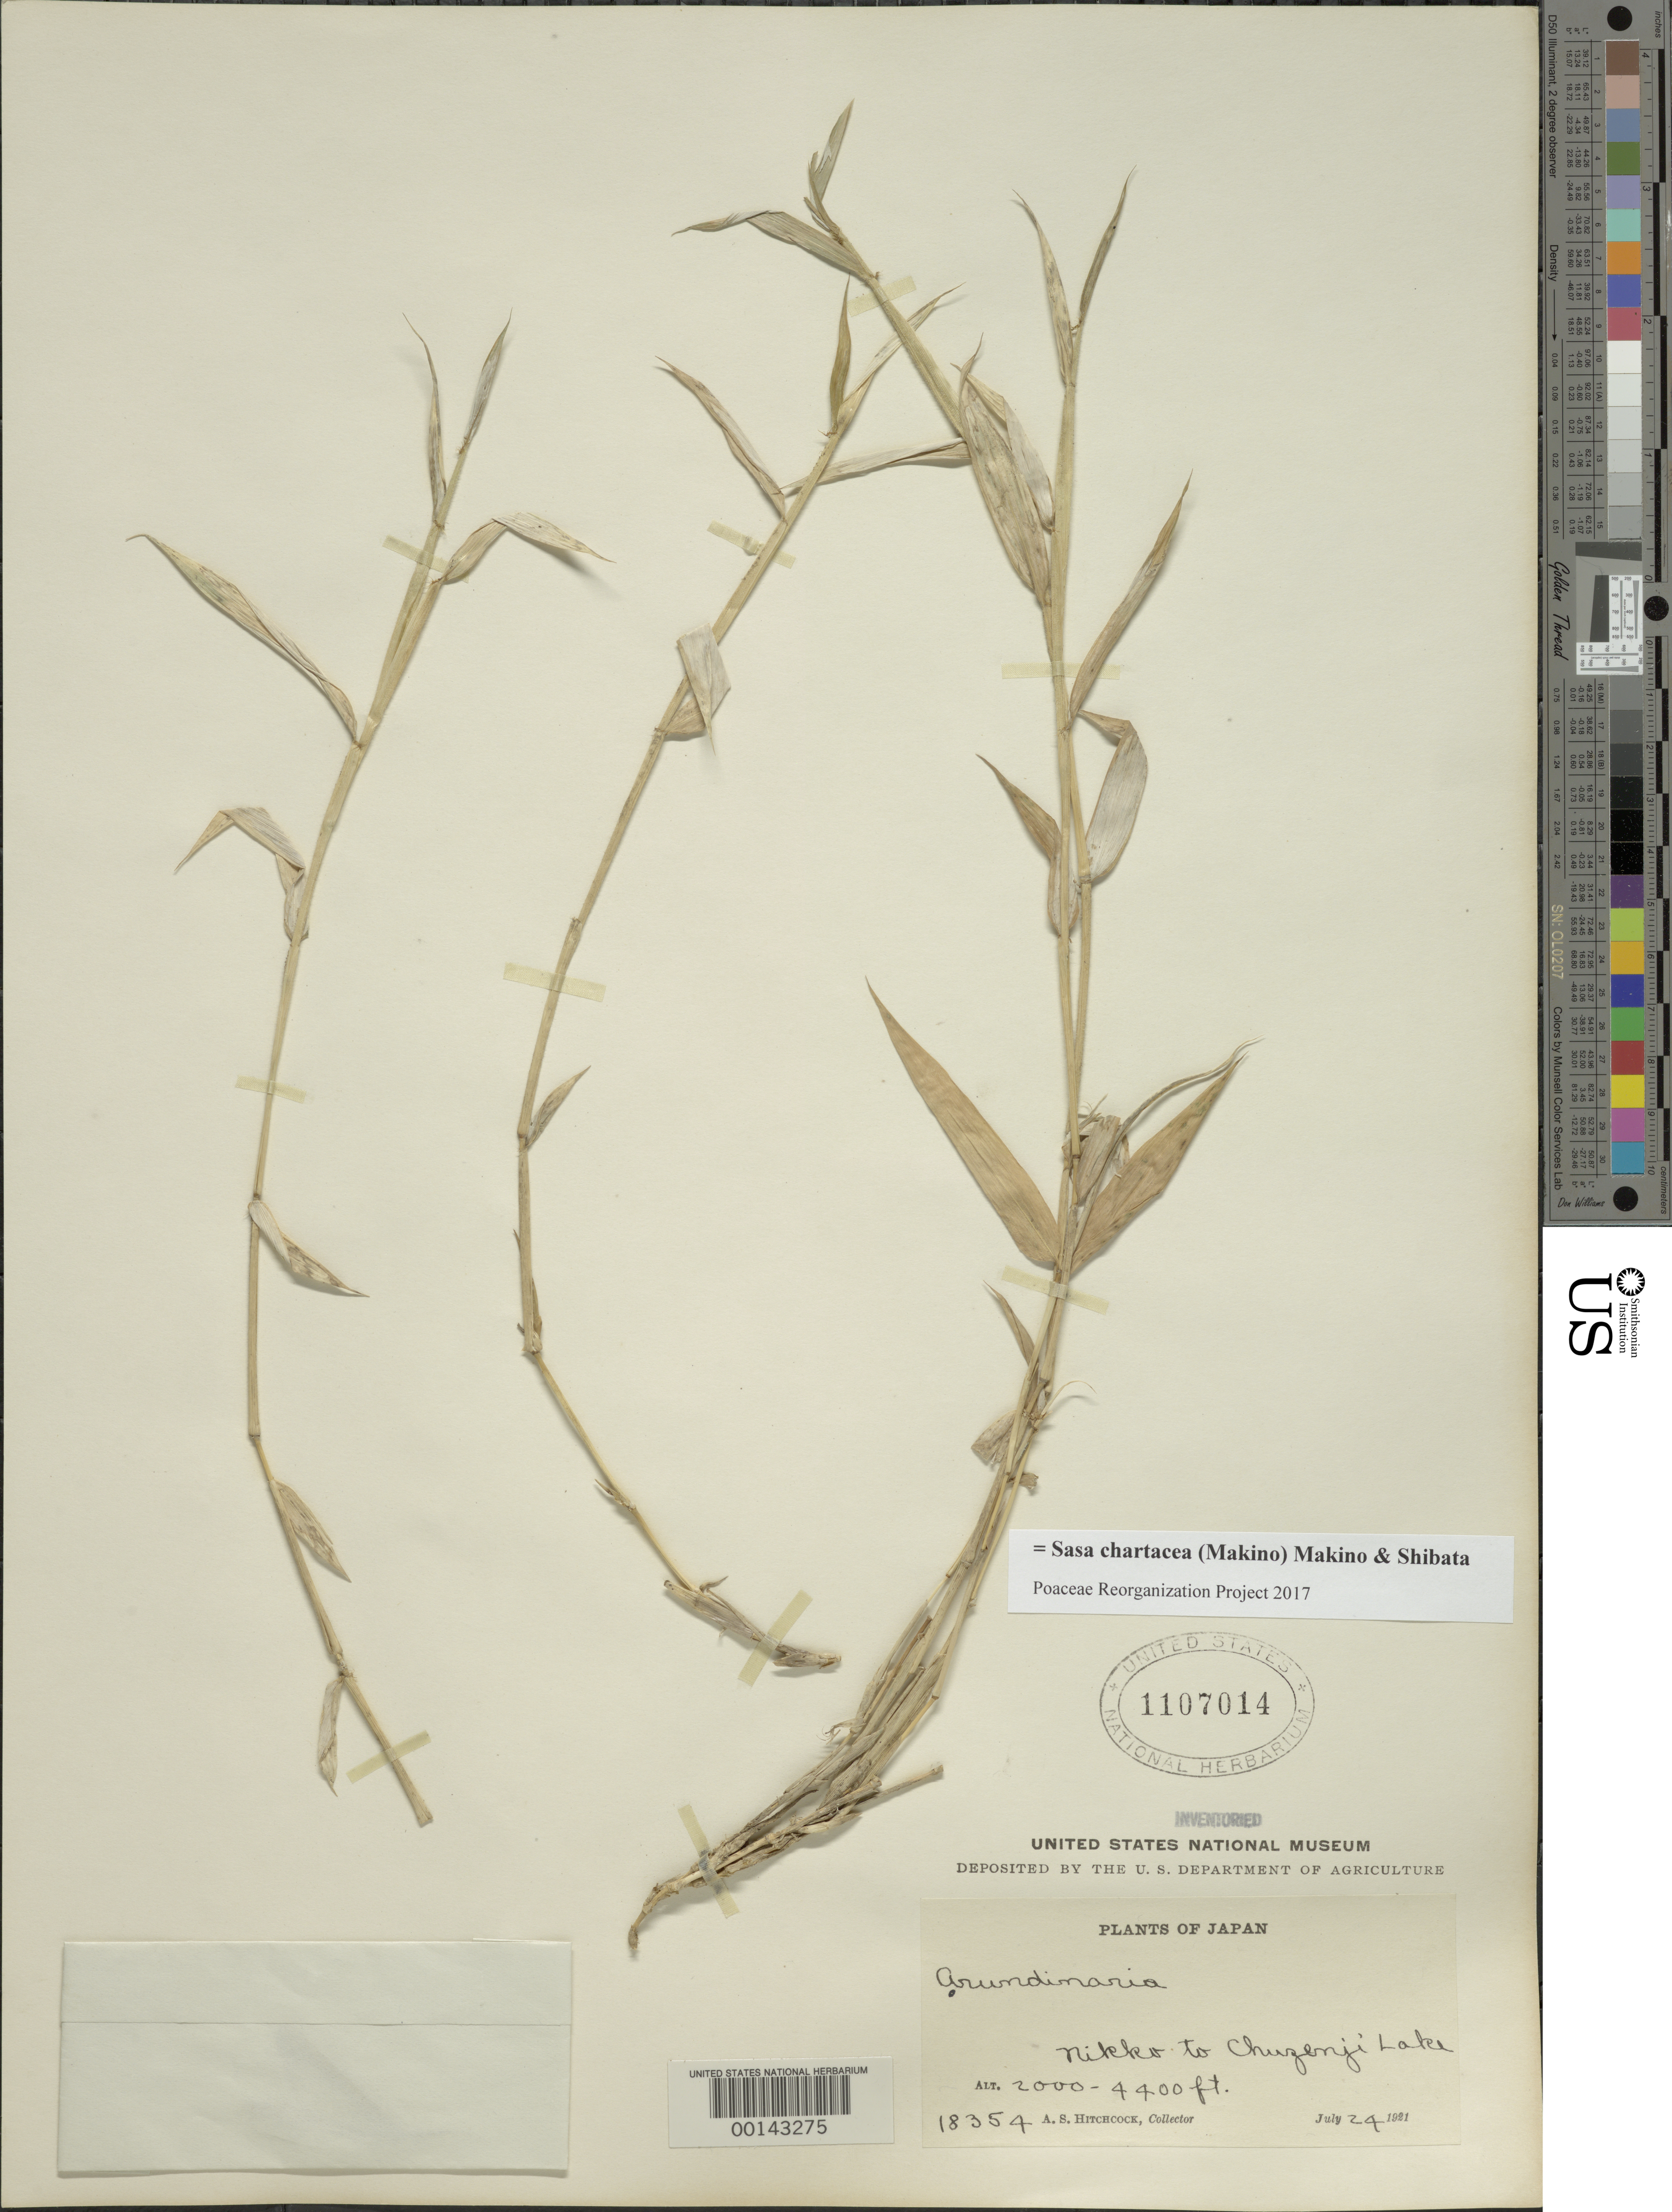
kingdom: Plantae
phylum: Tracheophyta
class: Liliopsida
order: Poales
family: Poaceae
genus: Sasa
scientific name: Sasa chartacea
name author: (Makino) Makino & Shibata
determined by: Poaceae Reorganization Project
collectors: A. S. Hitchcock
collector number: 18354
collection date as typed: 24 Jul 1921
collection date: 1921-07-24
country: Japan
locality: Nikko, chuzenji lake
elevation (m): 610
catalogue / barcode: US 1107014